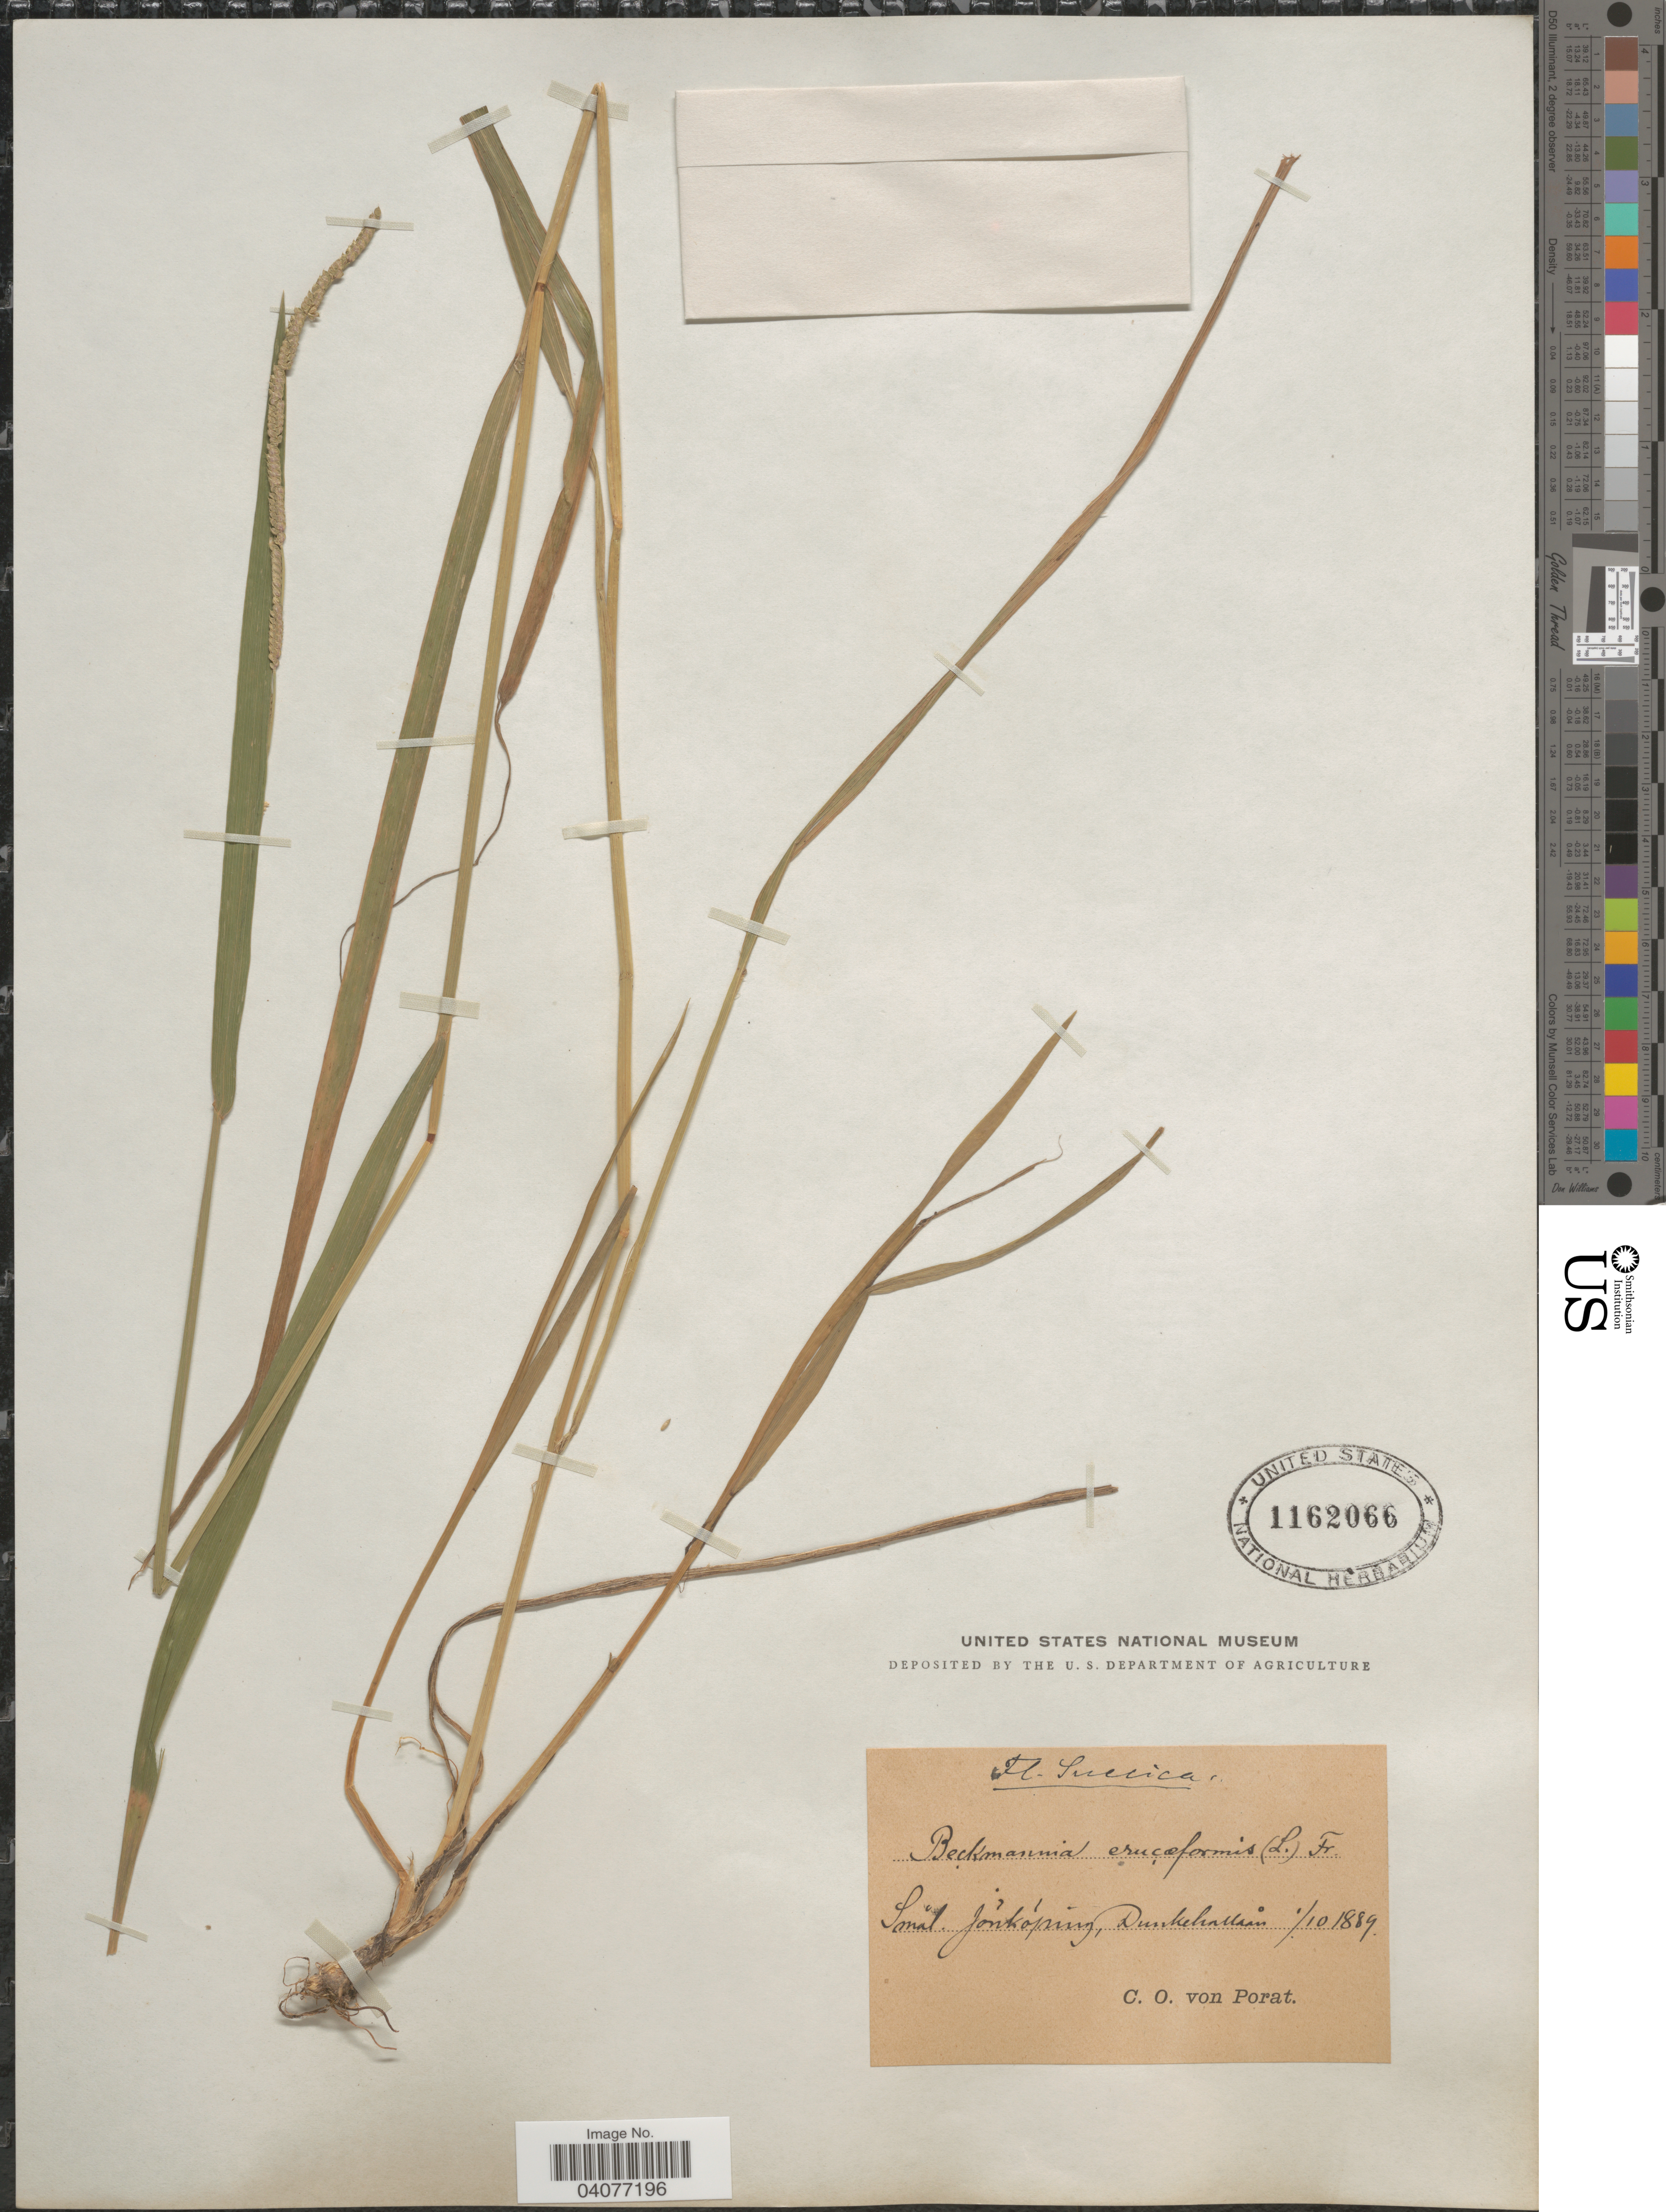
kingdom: Plantae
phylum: Tracheophyta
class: Liliopsida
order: Poales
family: Poaceae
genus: Beckmannia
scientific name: Beckmannia eruciformis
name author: (L.) Host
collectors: C. Porat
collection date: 1889-10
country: Sweden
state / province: Jönköping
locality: Suecica. Smäl. Jönköping, Dunkehallaån.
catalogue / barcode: US 1162066